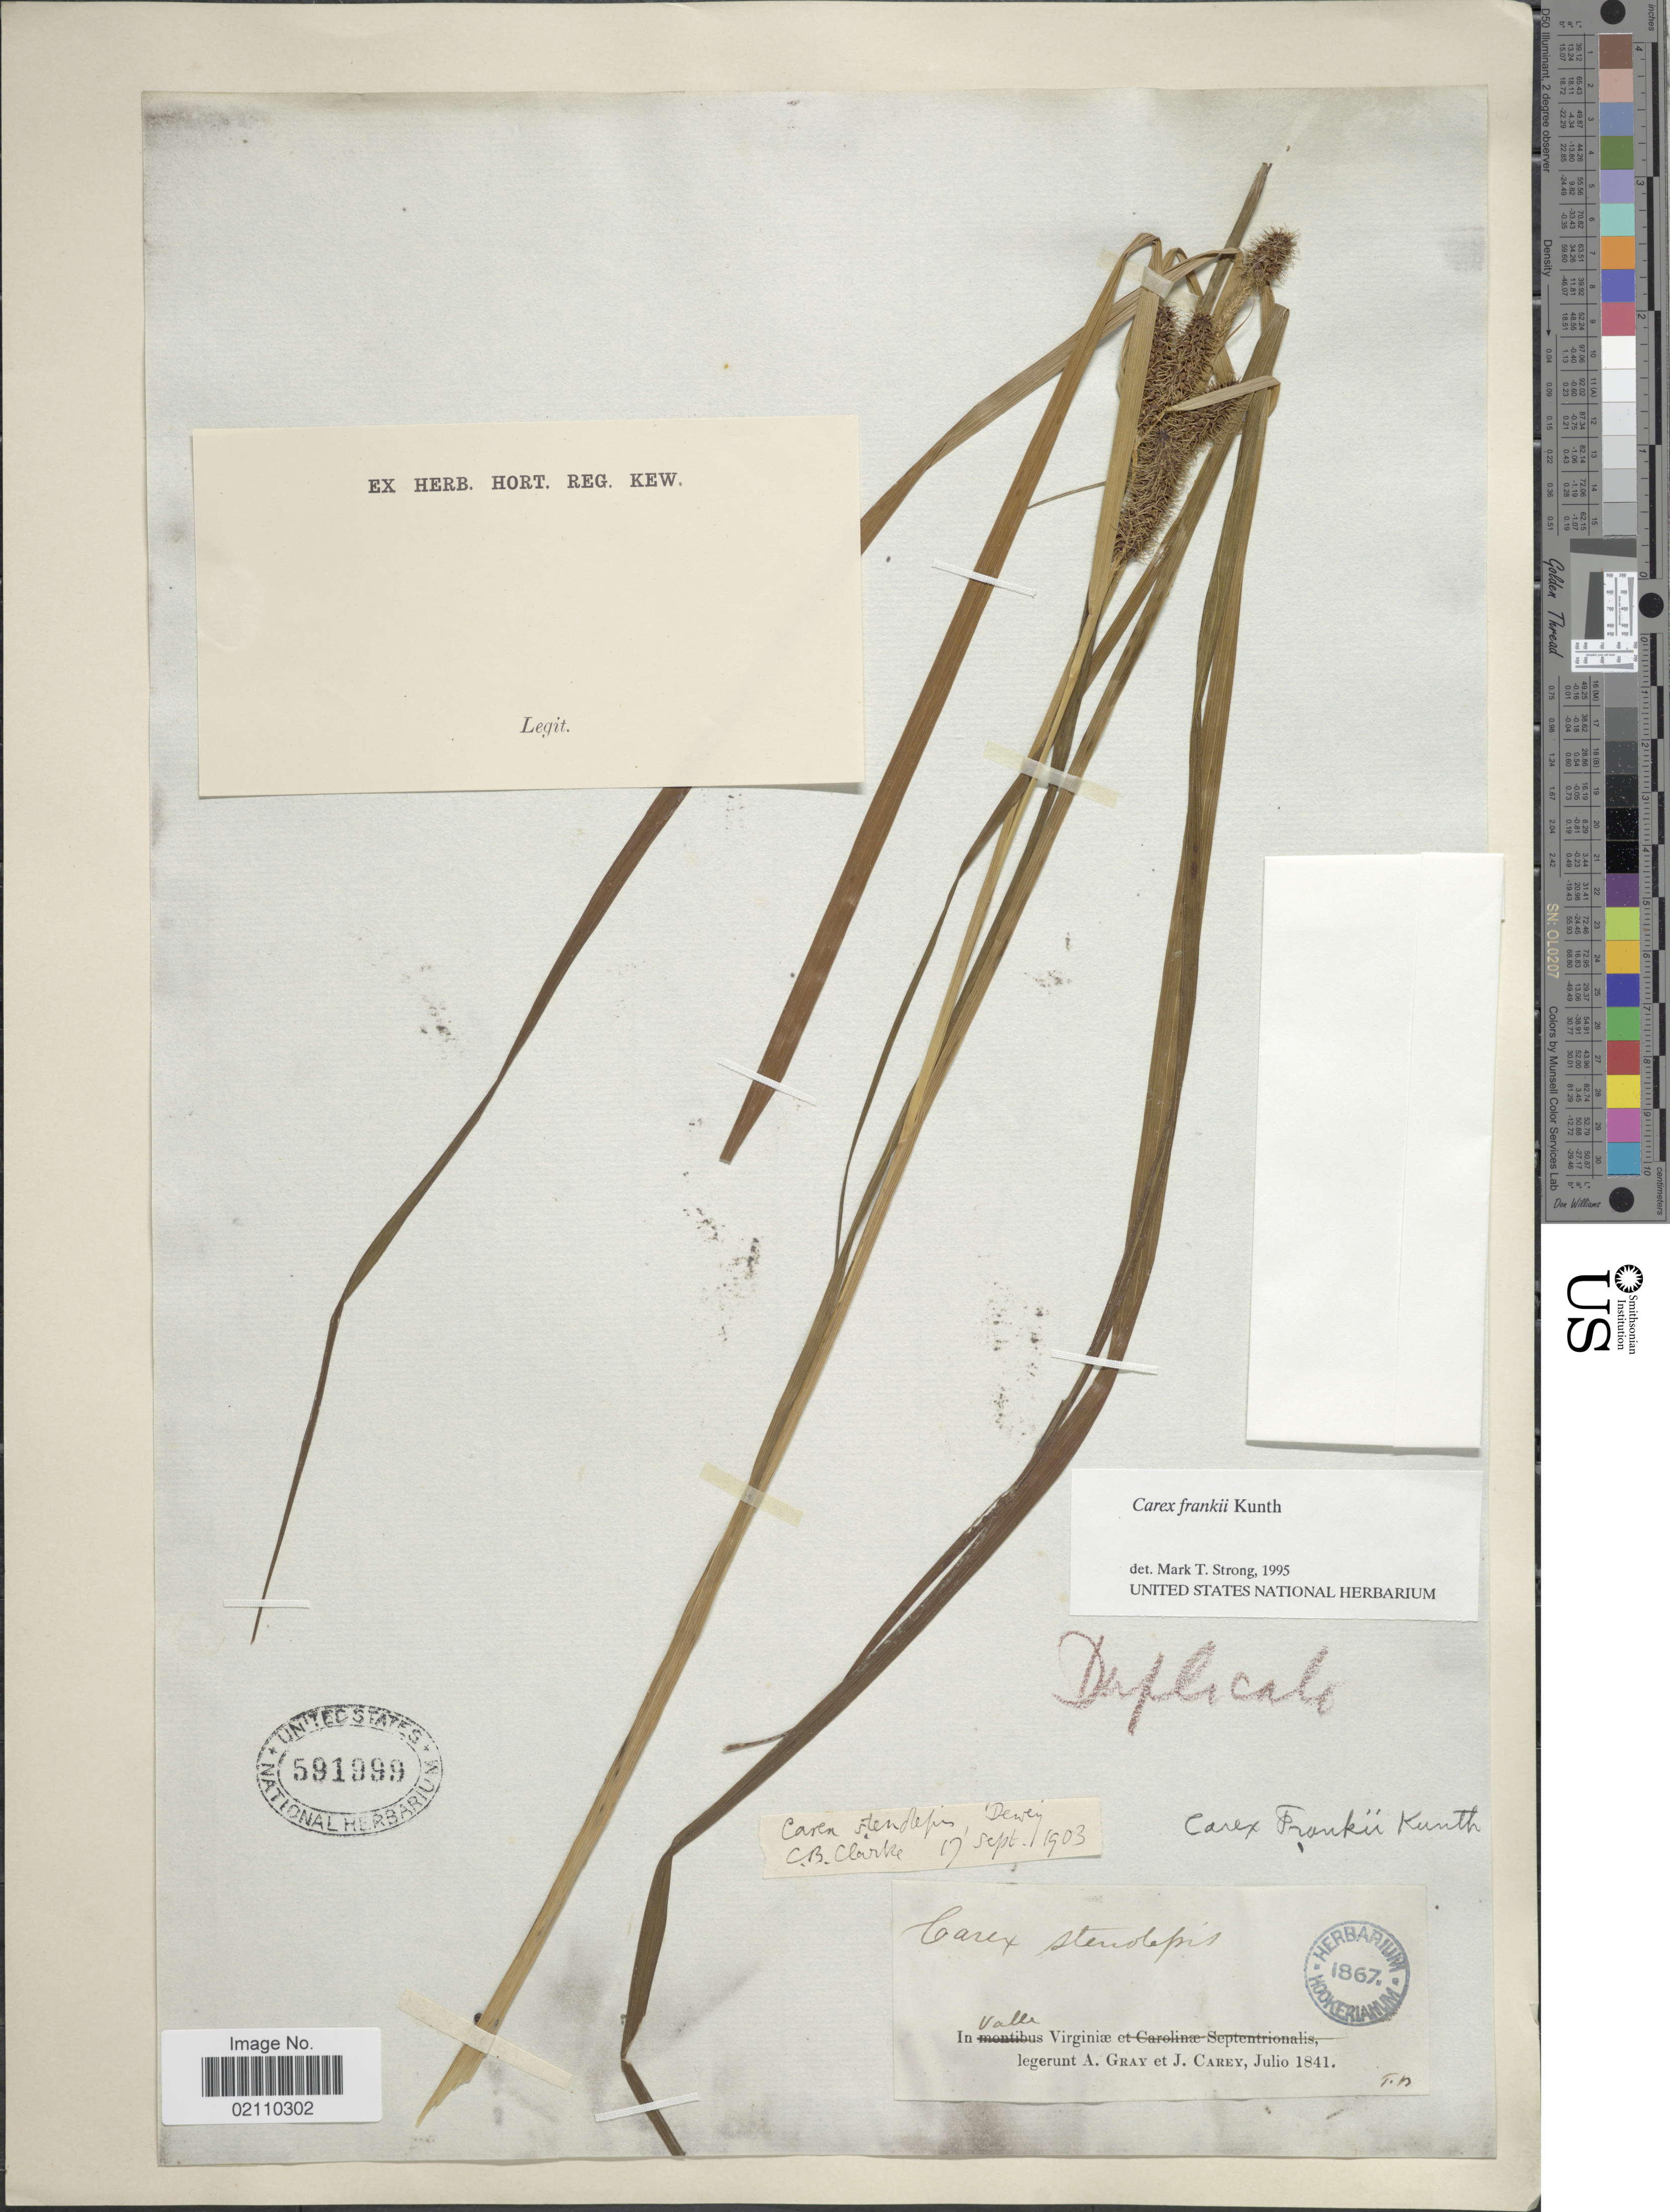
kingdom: Plantae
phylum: Tracheophyta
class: Liliopsida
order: Poales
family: Cyperaceae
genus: Carex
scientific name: Carex frankii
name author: Kunth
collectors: A. Gray (herbarium) & J. Carey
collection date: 1841-07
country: United States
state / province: Virginia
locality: In valle Virginiae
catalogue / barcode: US 591999